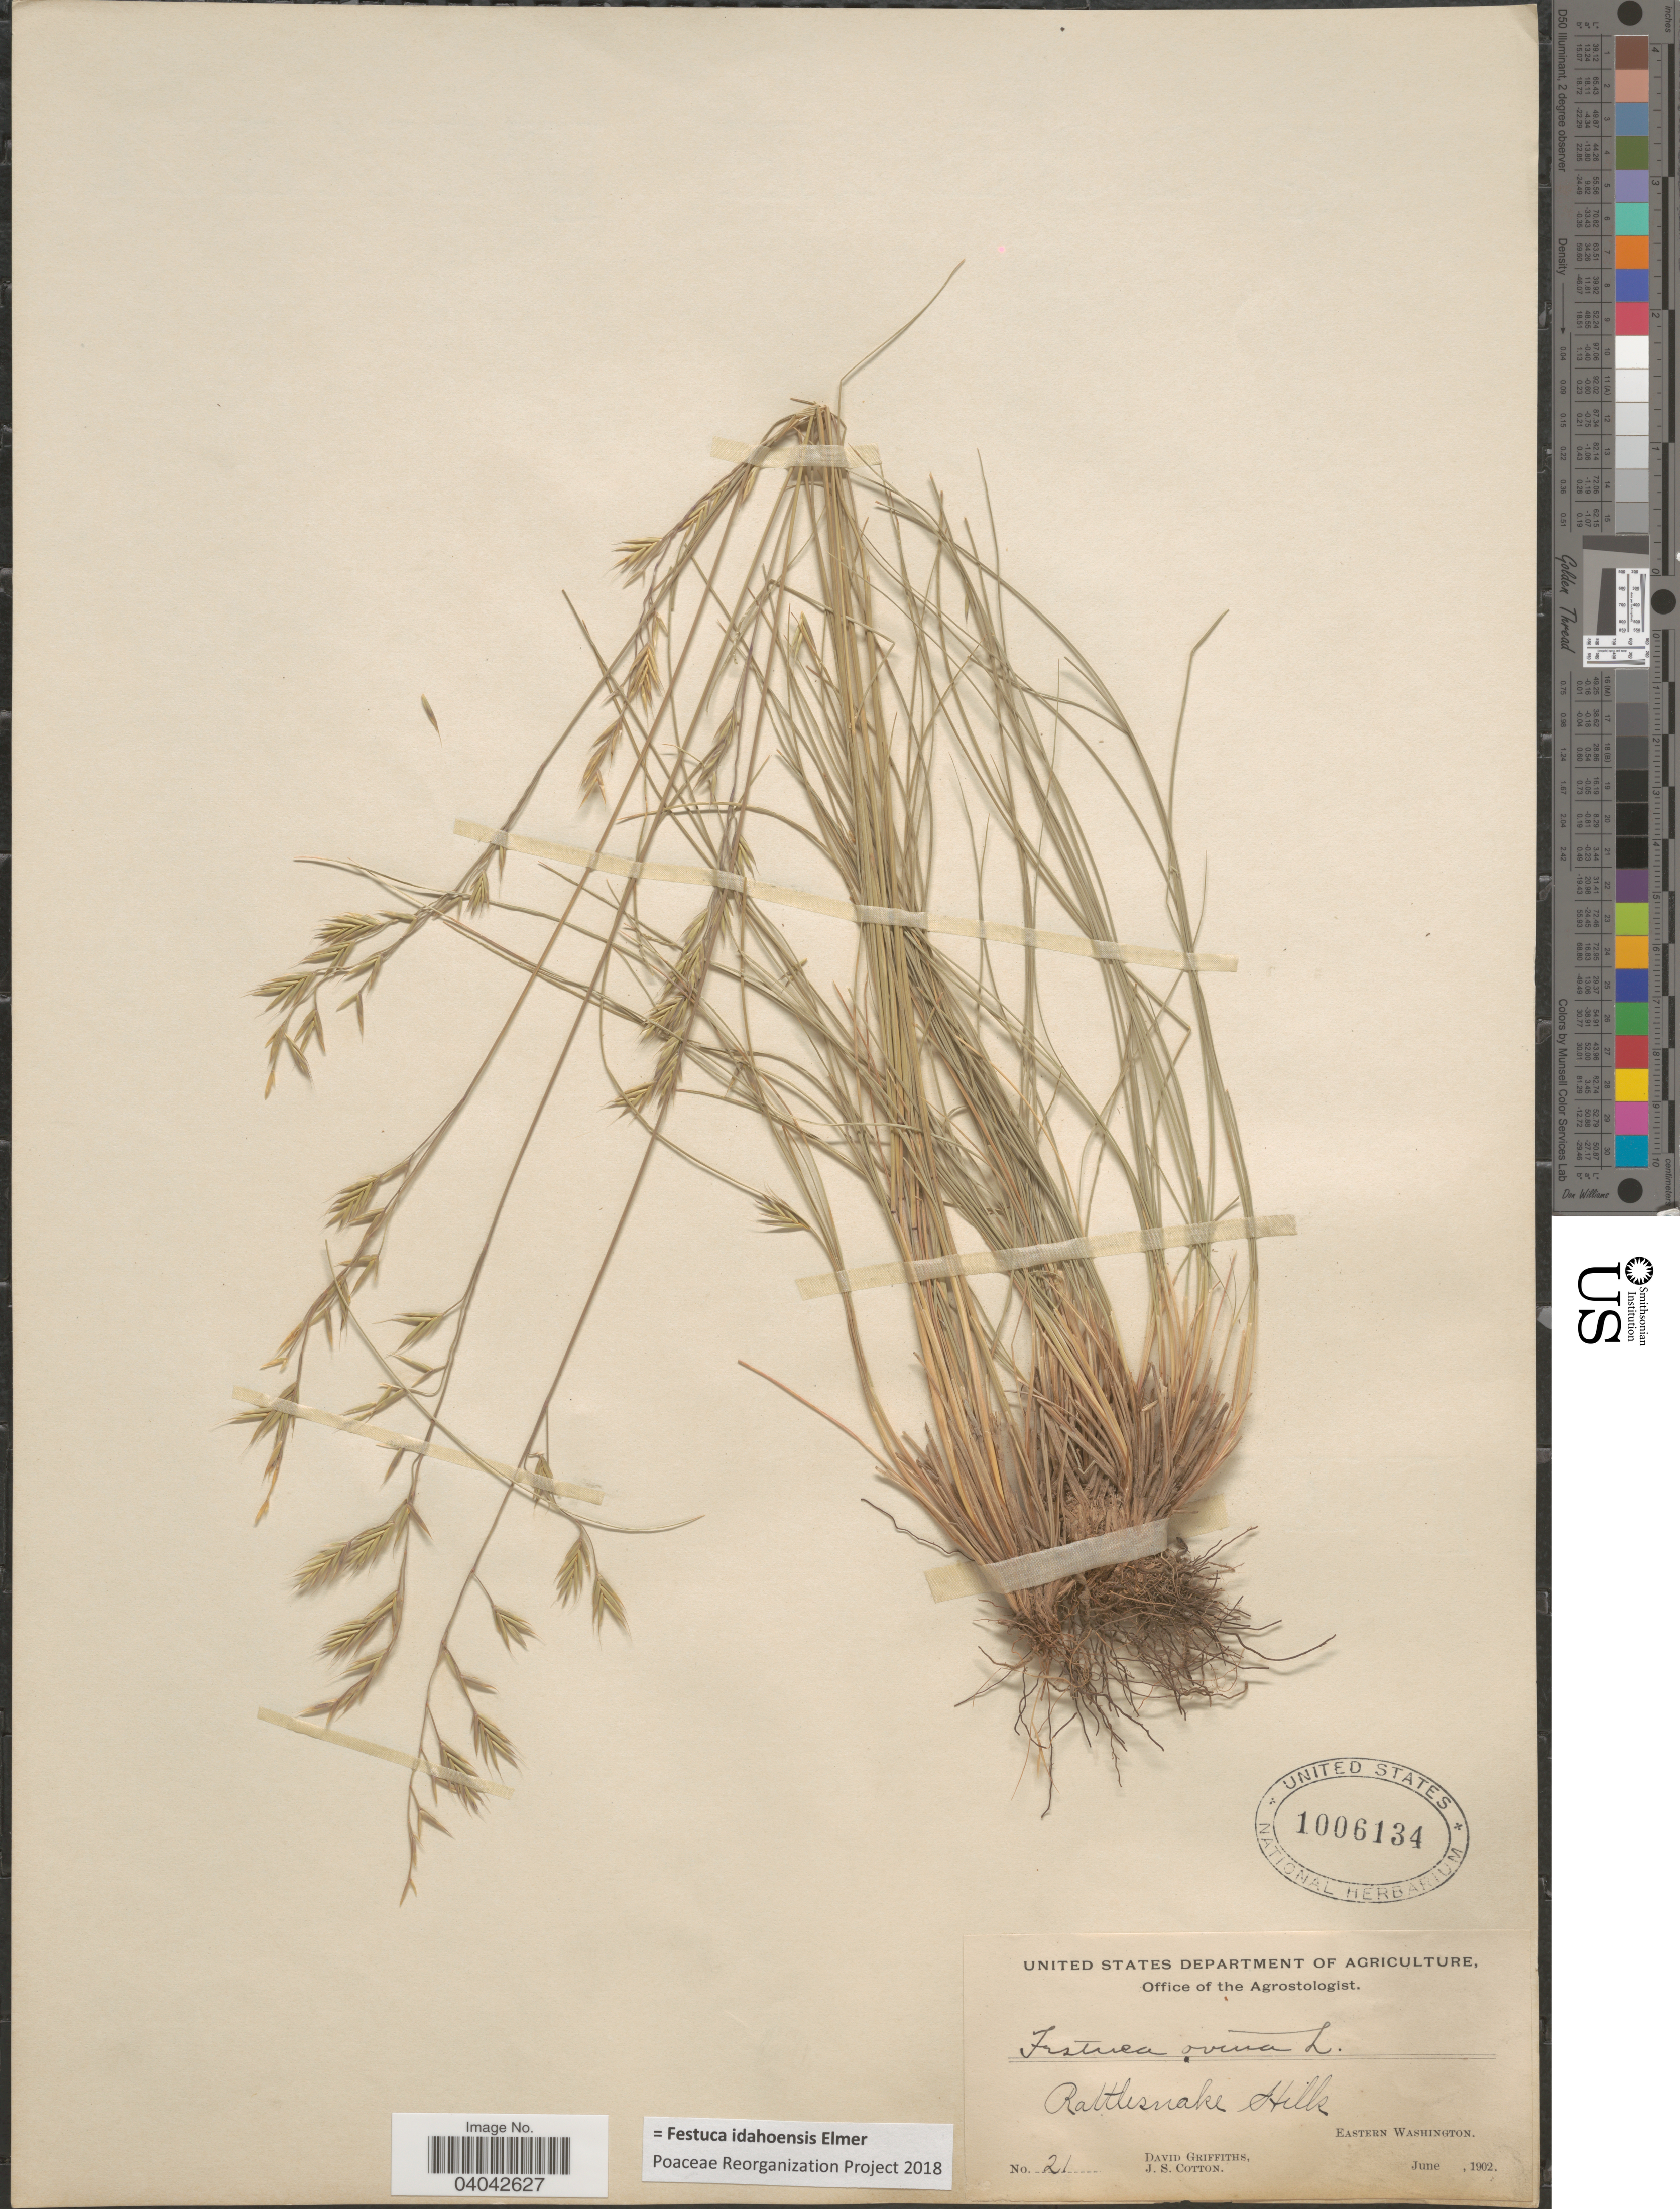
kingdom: Plantae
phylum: Tracheophyta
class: Liliopsida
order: Poales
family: Poaceae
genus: Festuca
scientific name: Festuca idahoensis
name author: Elmer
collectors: D. Griffiths & J. S. Cotton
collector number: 21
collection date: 1902-06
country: United States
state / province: Washington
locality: Rattlesnake Hills. Eastern Washington.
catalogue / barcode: US 1006134